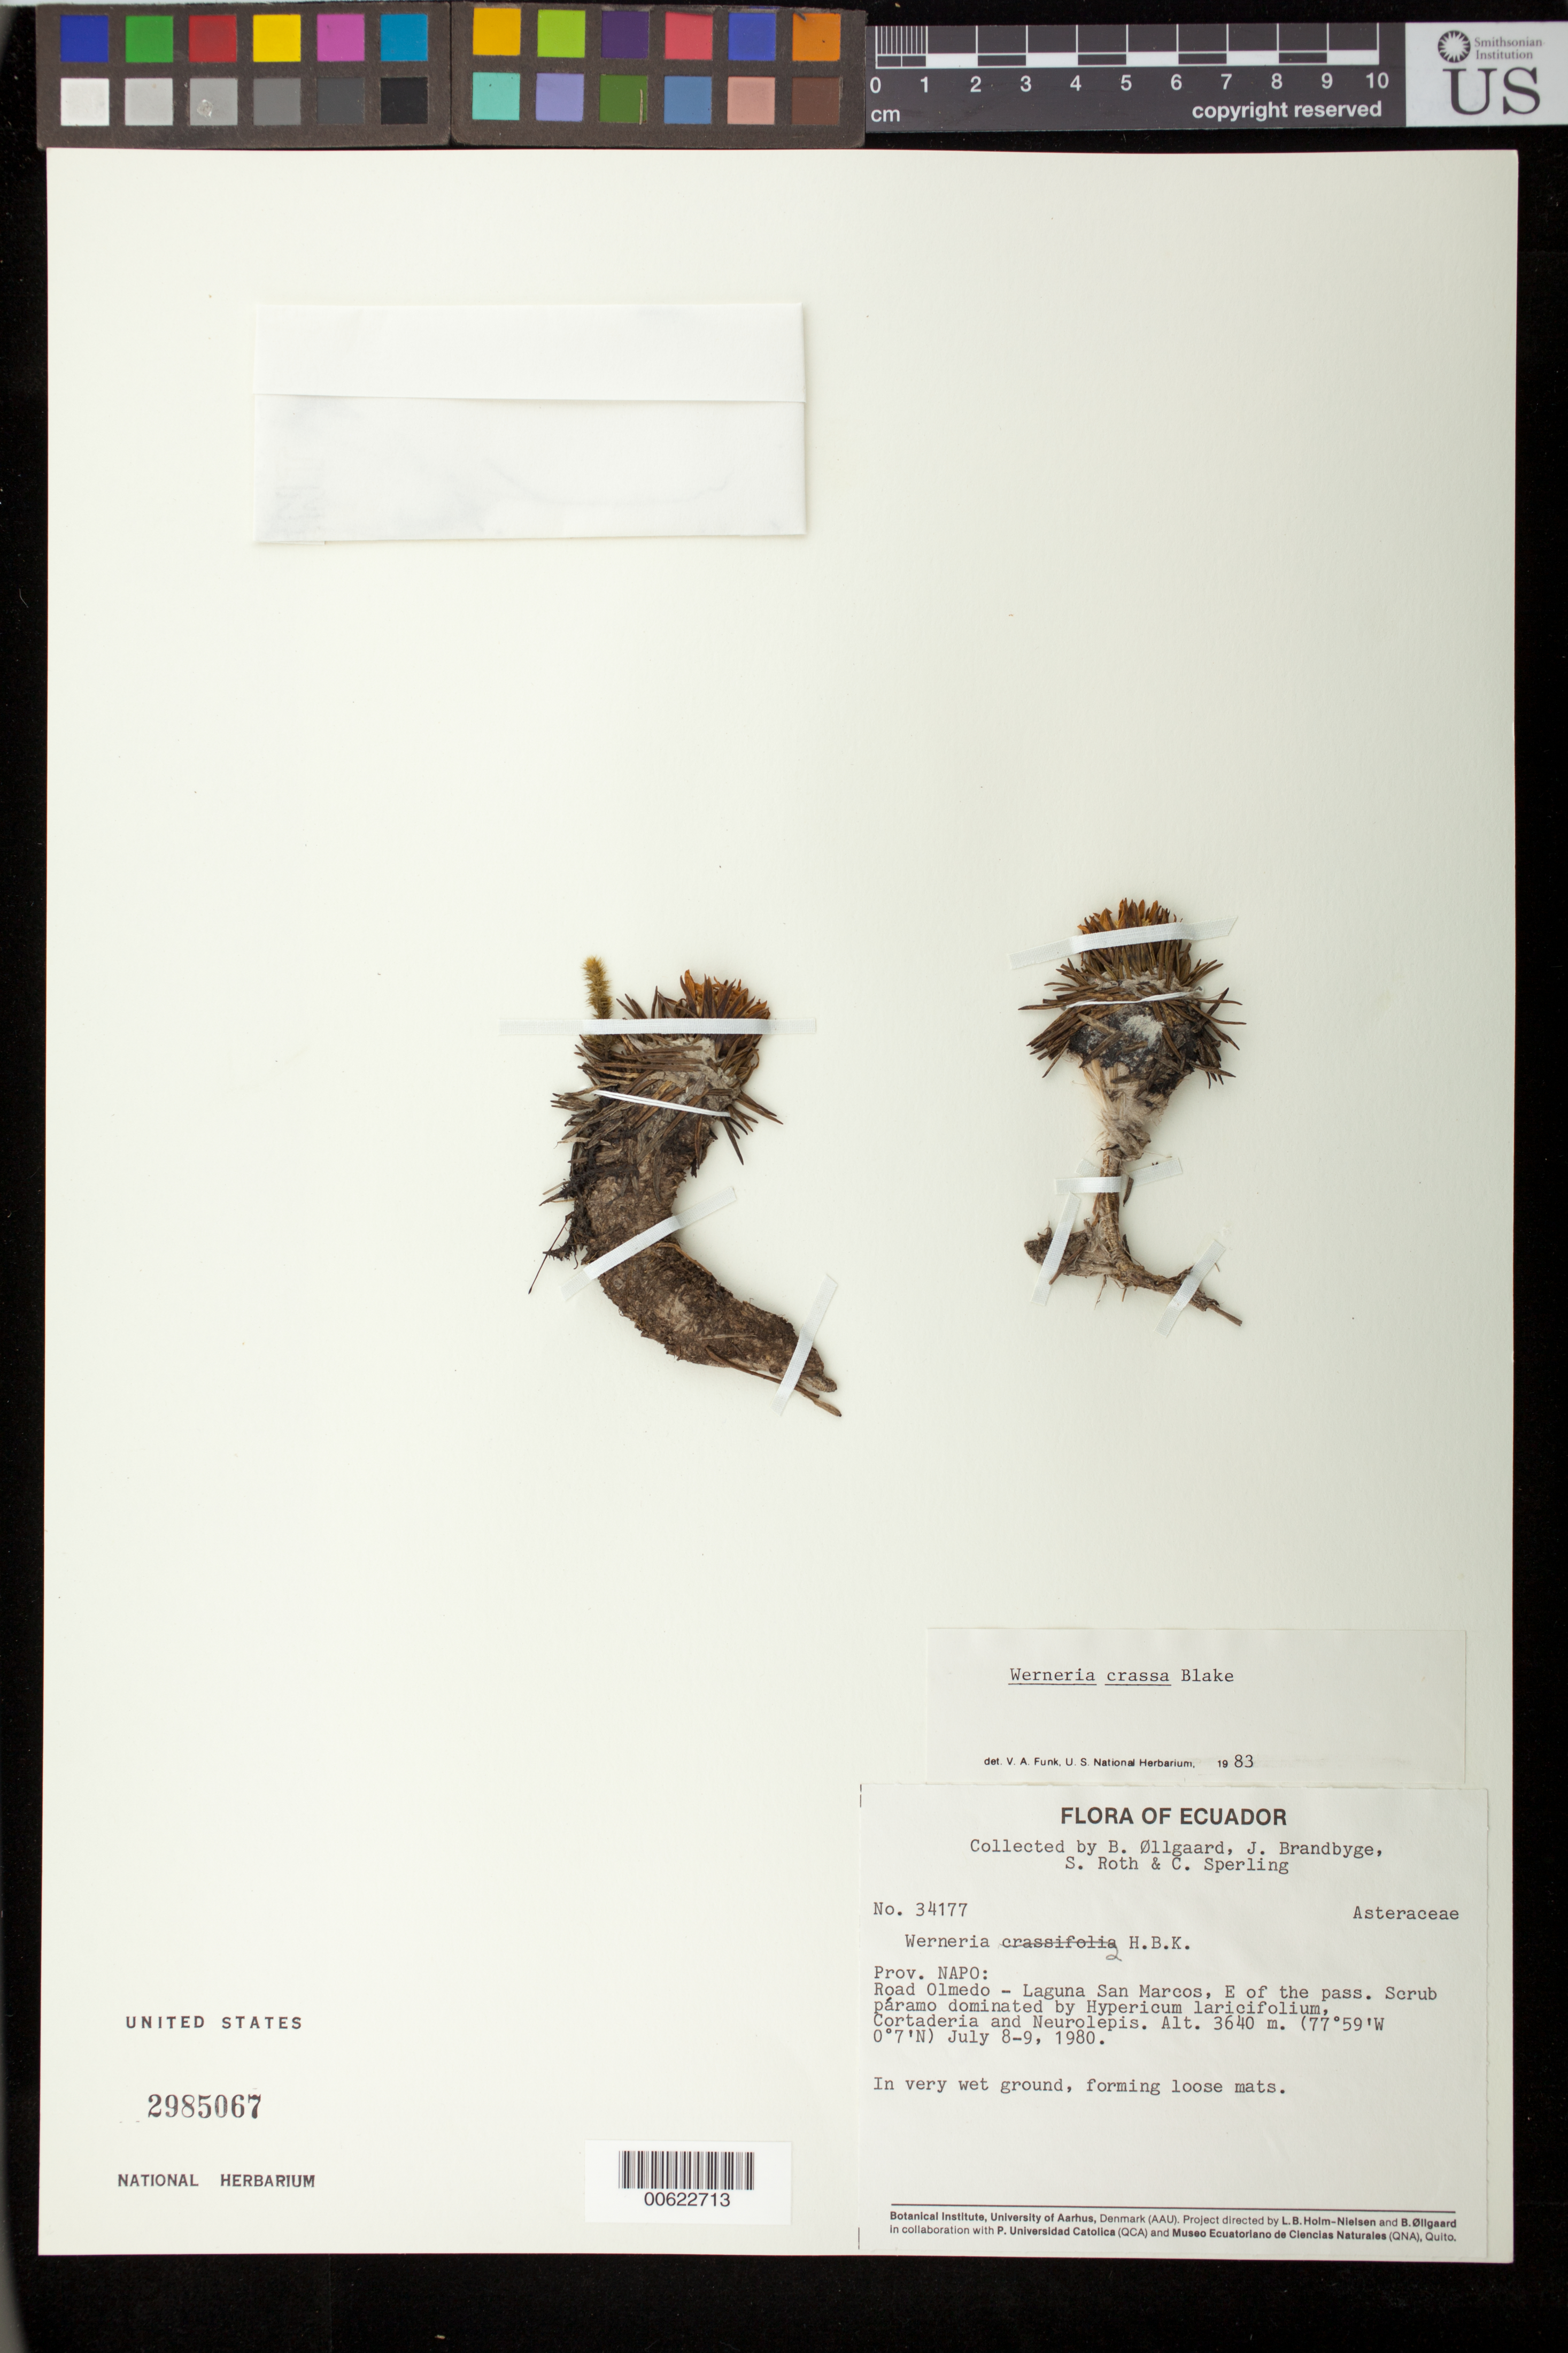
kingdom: Plantae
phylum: Tracheophyta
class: Magnoliopsida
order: Asterales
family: Asteraceae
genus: Xenophyllum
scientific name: Xenophyllum crassum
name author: (S.F. Blake) V.A. Funk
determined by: Funk, Vicki A., (BOT), Smithsonian Institution - National Museum of Natural History (UNITED STATES)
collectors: B. Øllgaard, J. Brandbyge, S. Roth & C. Sperling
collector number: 34177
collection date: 1980-07-08/1980-07-09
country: Ecuador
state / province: Napo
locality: Road Olmedo - Laguna San Marcos, E of the pass.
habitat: In very wet ground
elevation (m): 3640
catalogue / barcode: US 2985067